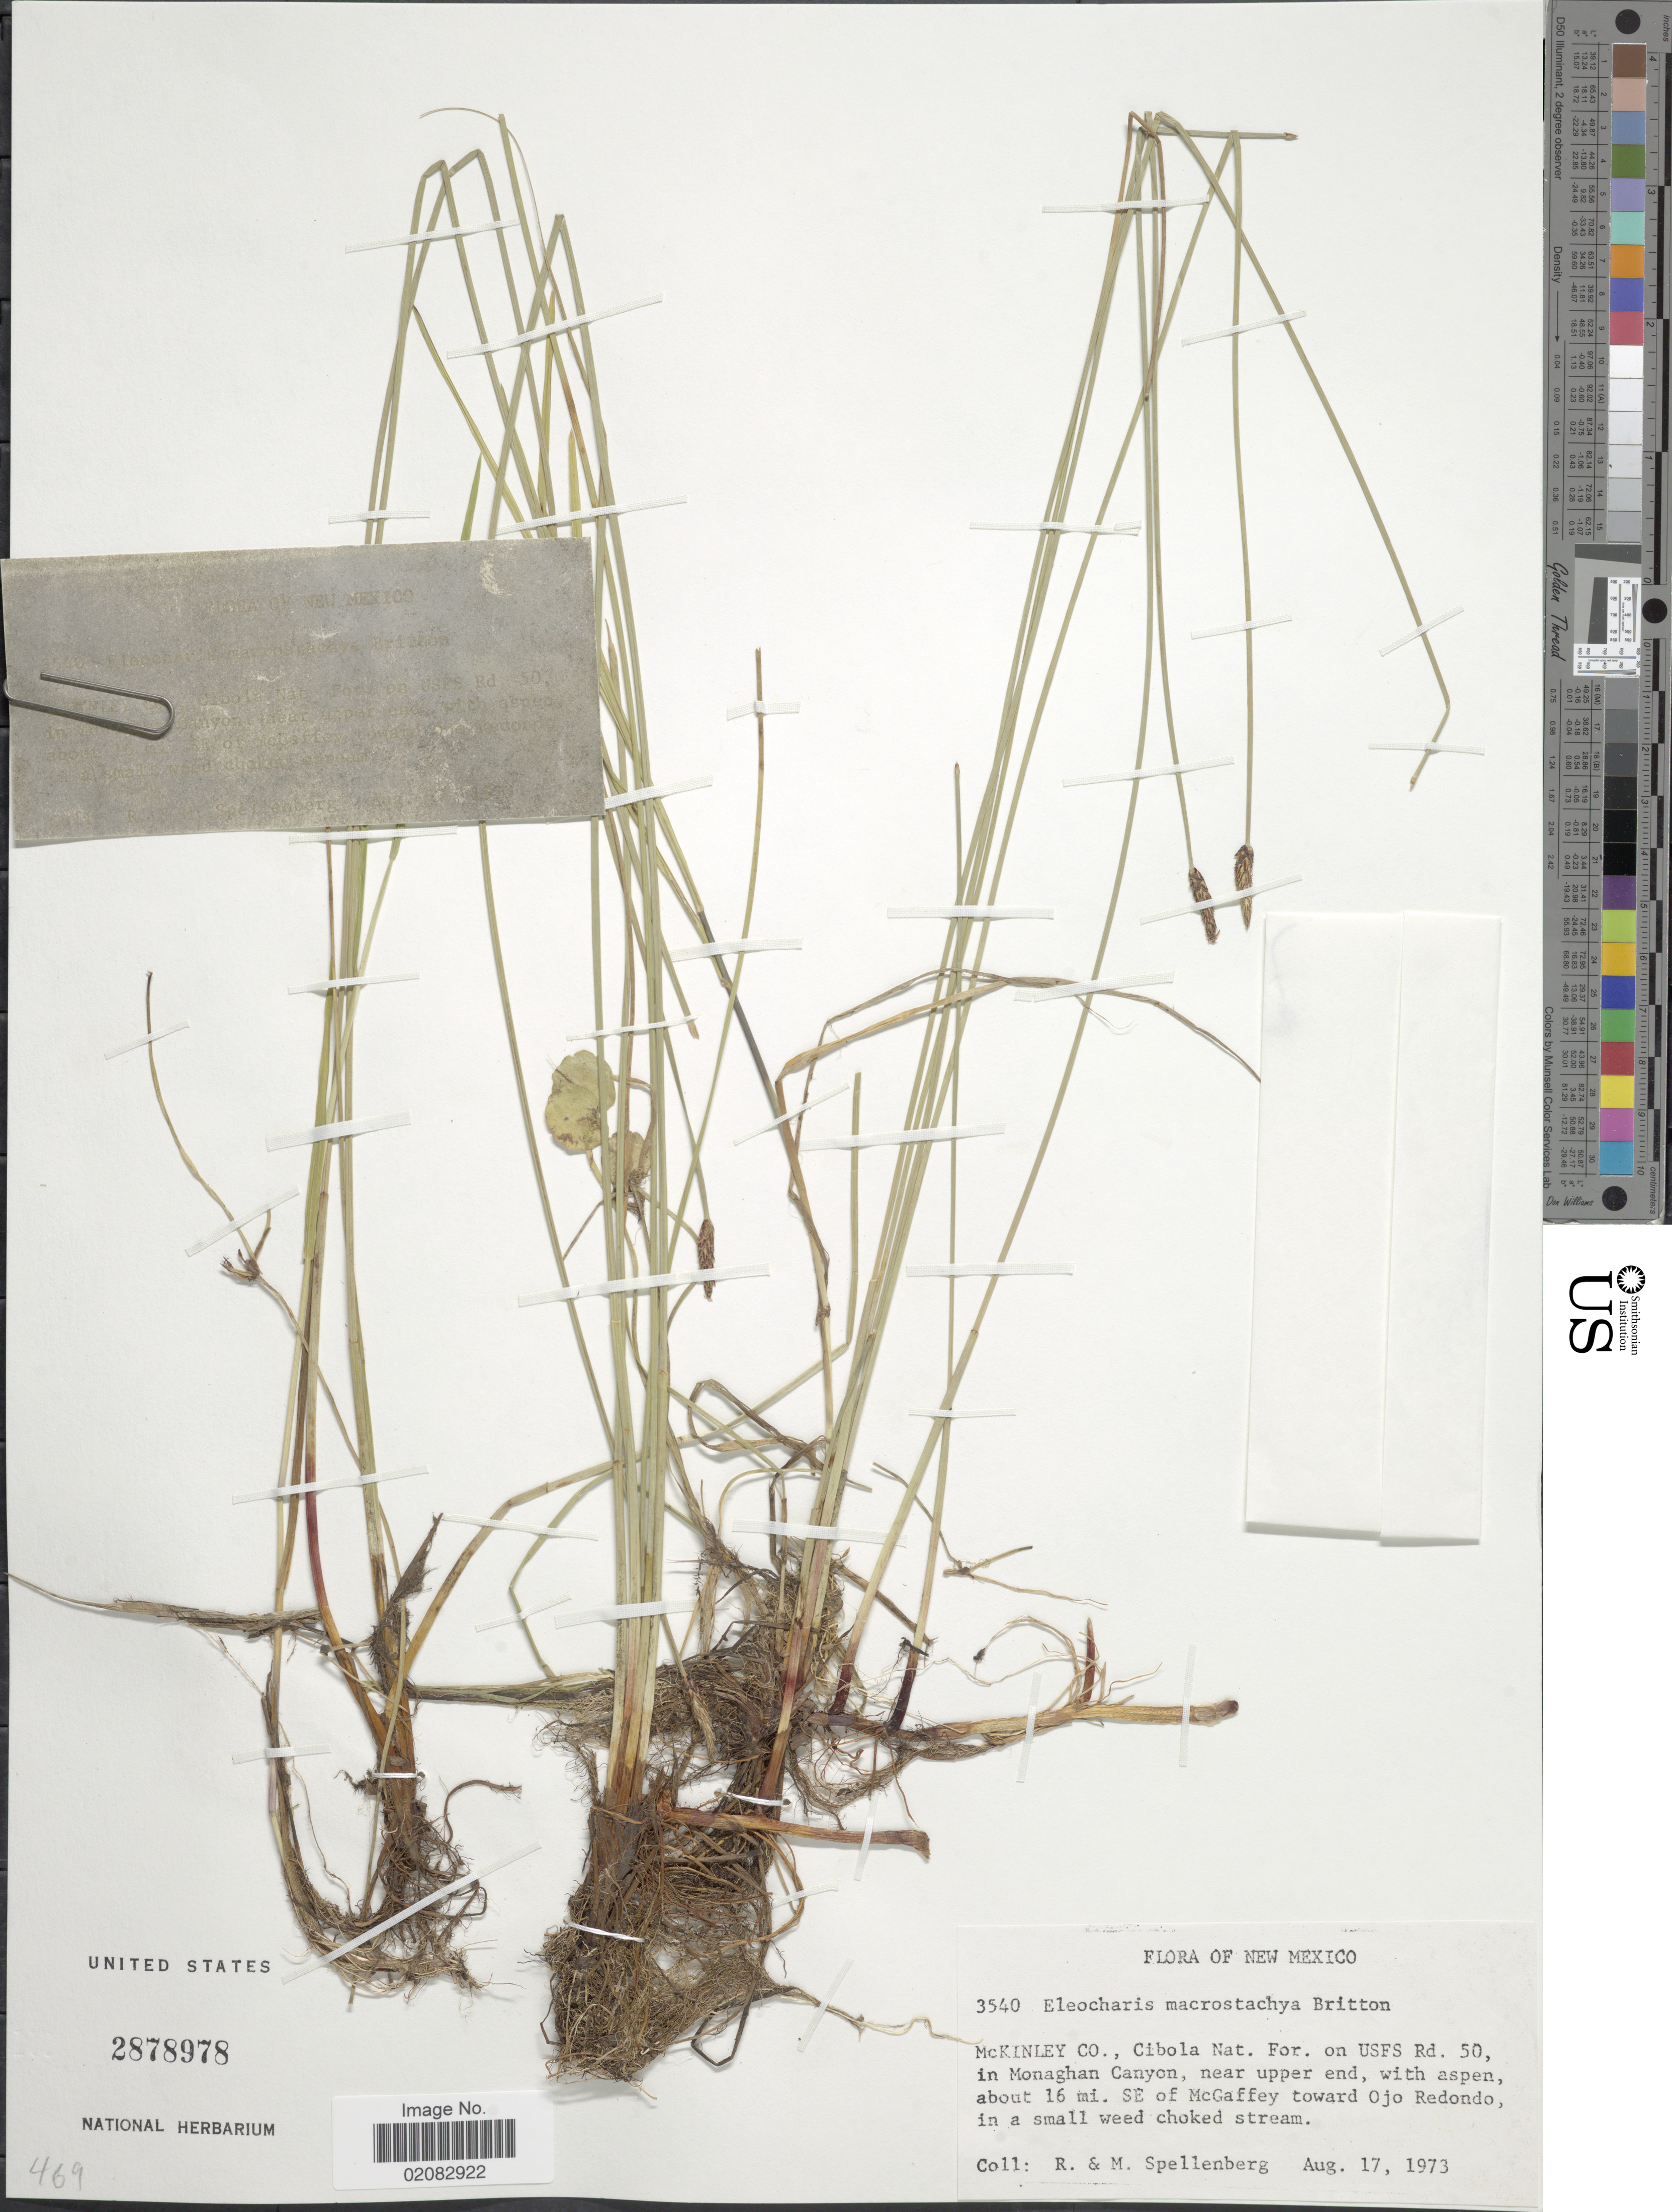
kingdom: Plantae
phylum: Tracheophyta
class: Liliopsida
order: Poales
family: Cyperaceae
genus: Eleocharis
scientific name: Eleocharis macrostachya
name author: Britton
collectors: R. Spellenberg & Spellenberg, M.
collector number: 3540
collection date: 1973-08-17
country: United States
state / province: New Mexico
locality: McKinley Co., Cibola Nat. For. on USFS Rd. 50, in Monaghan Canyon, near upper end, with aspen, about 16 mi. SE of McGaffey toward Ojo Redondo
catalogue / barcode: US 2878978